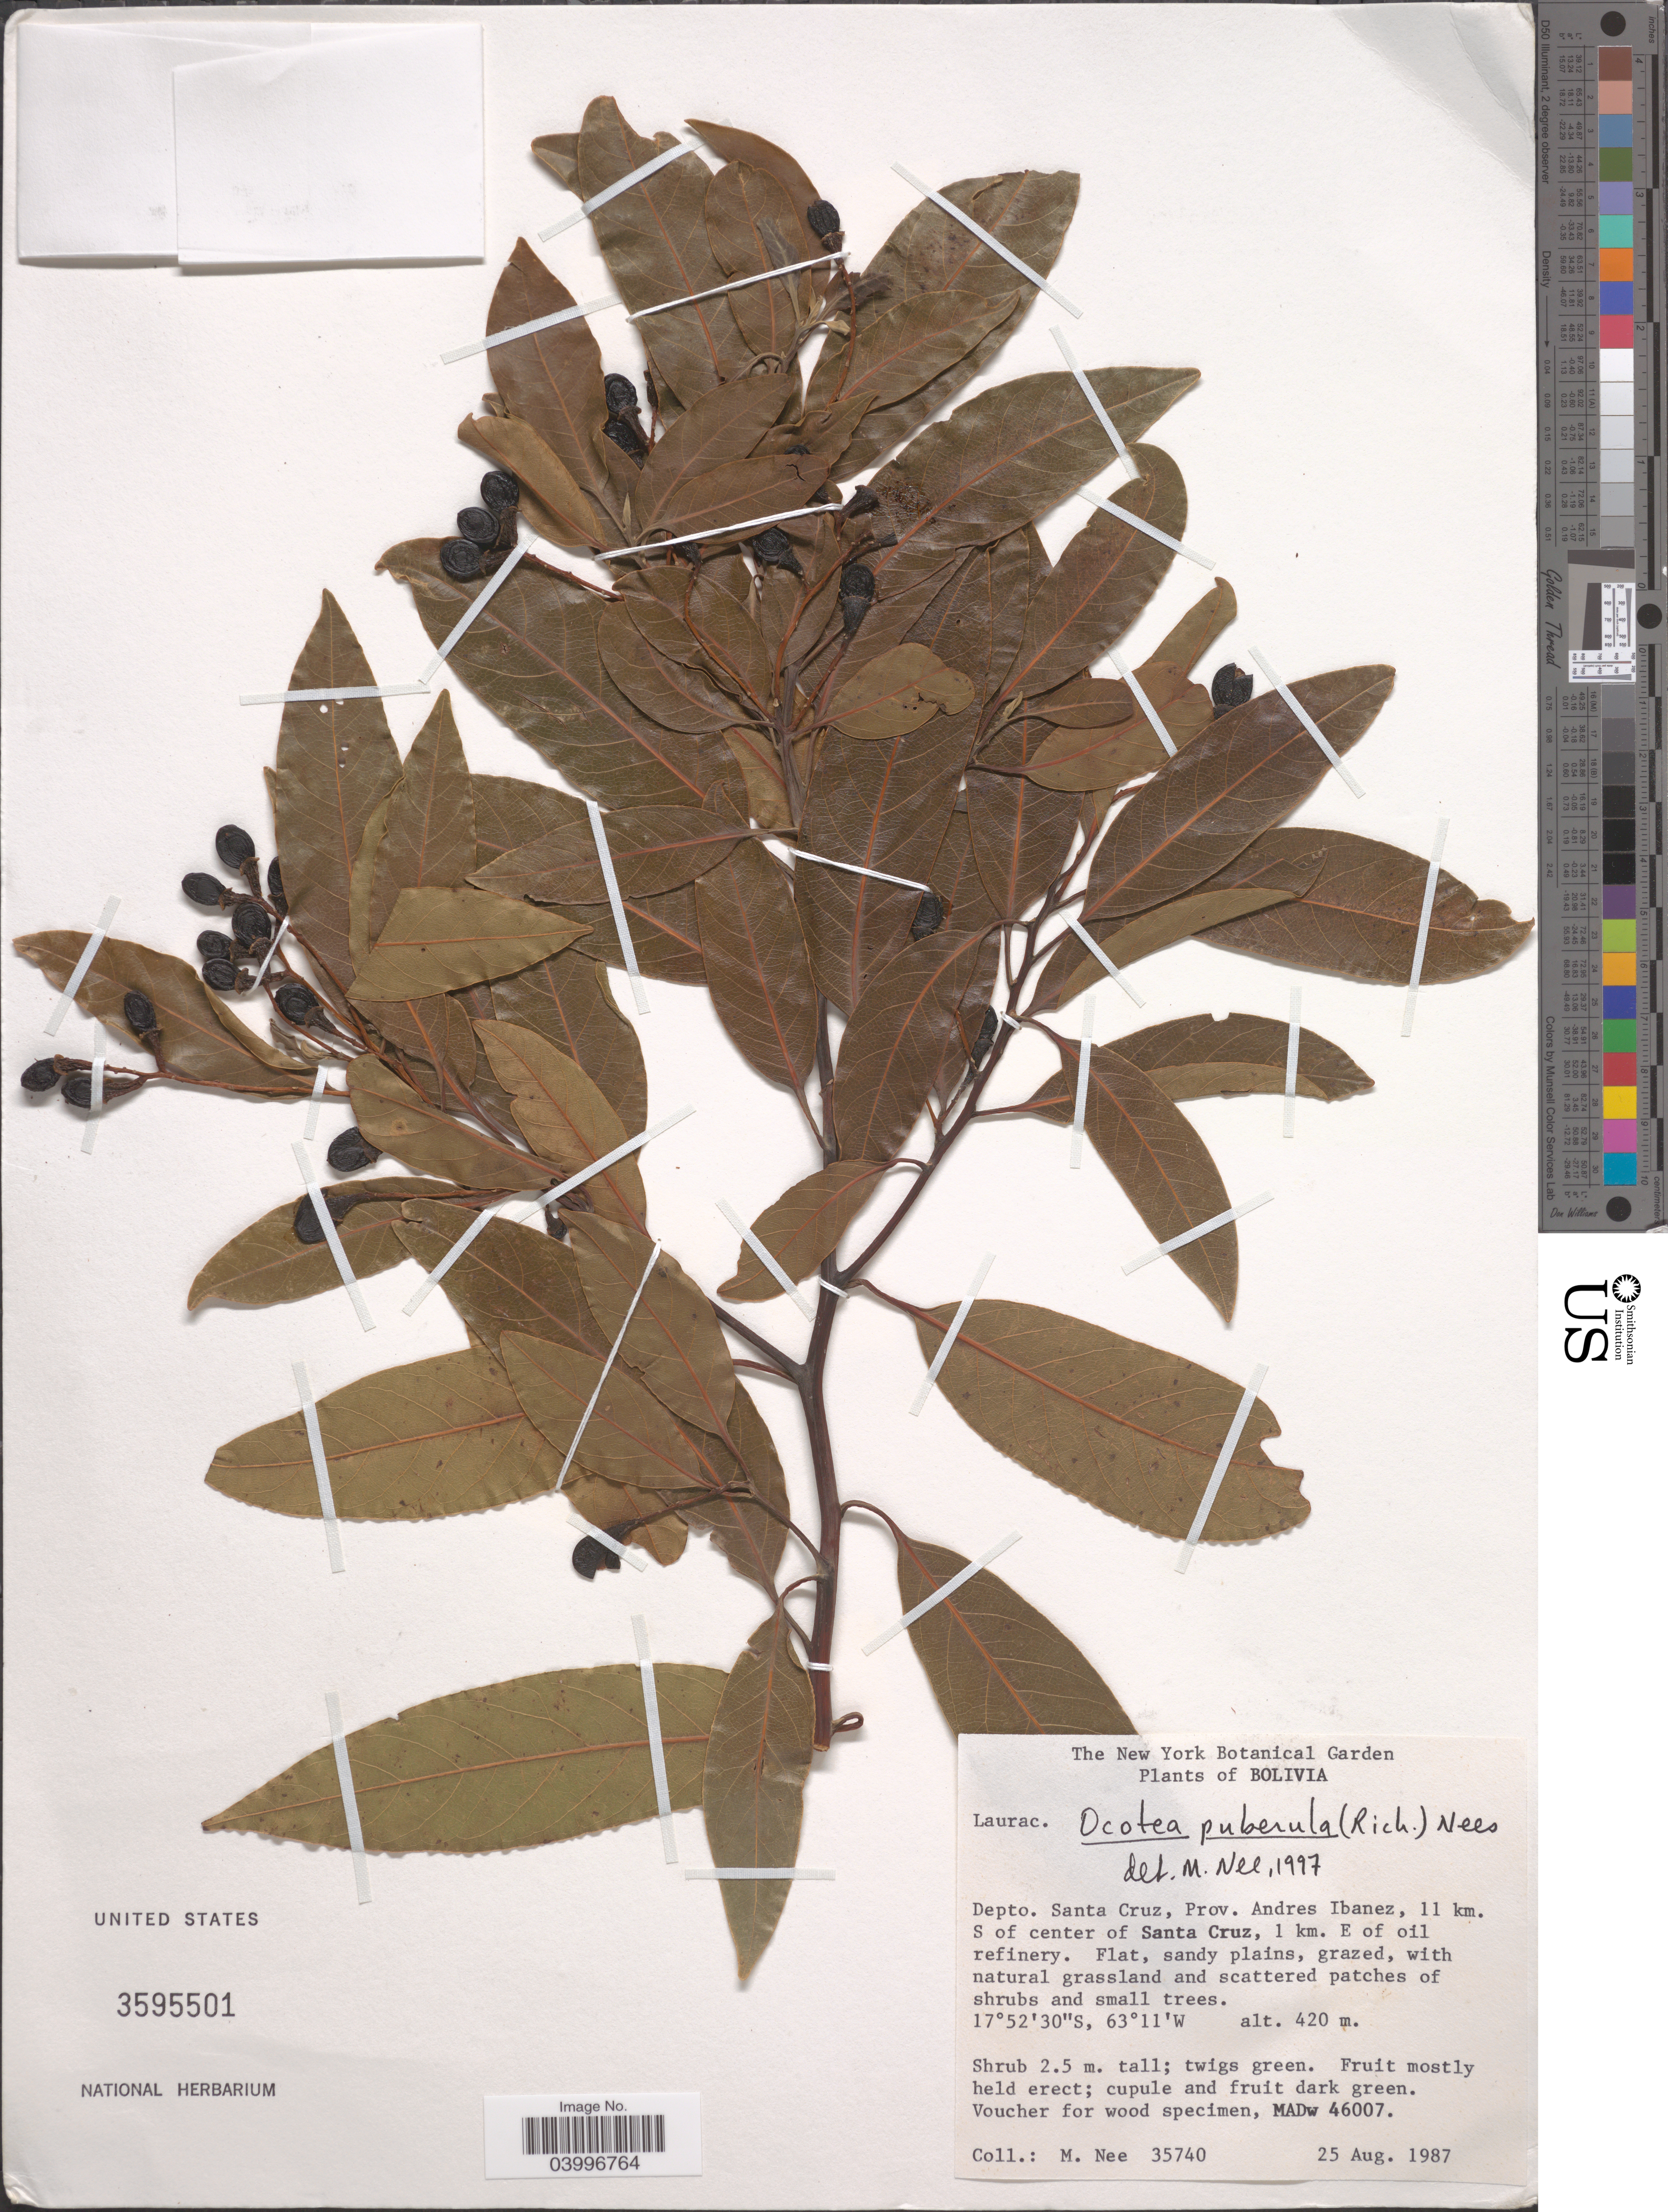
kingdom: Plantae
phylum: Tracheophyta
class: Magnoliopsida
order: Laurales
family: Lauraceae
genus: Ocotea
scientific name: Ocotea puberula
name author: (Rich.) Nees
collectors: M. Nee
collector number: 35740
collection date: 1987-08-25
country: Bolivia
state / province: Santa Cruz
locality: Depto. Santa Cruz, Prov. Andres Ibanez, 11 km. S of center of Santa Cruz, 1 km. E of oil refinery.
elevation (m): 420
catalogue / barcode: US 3595501